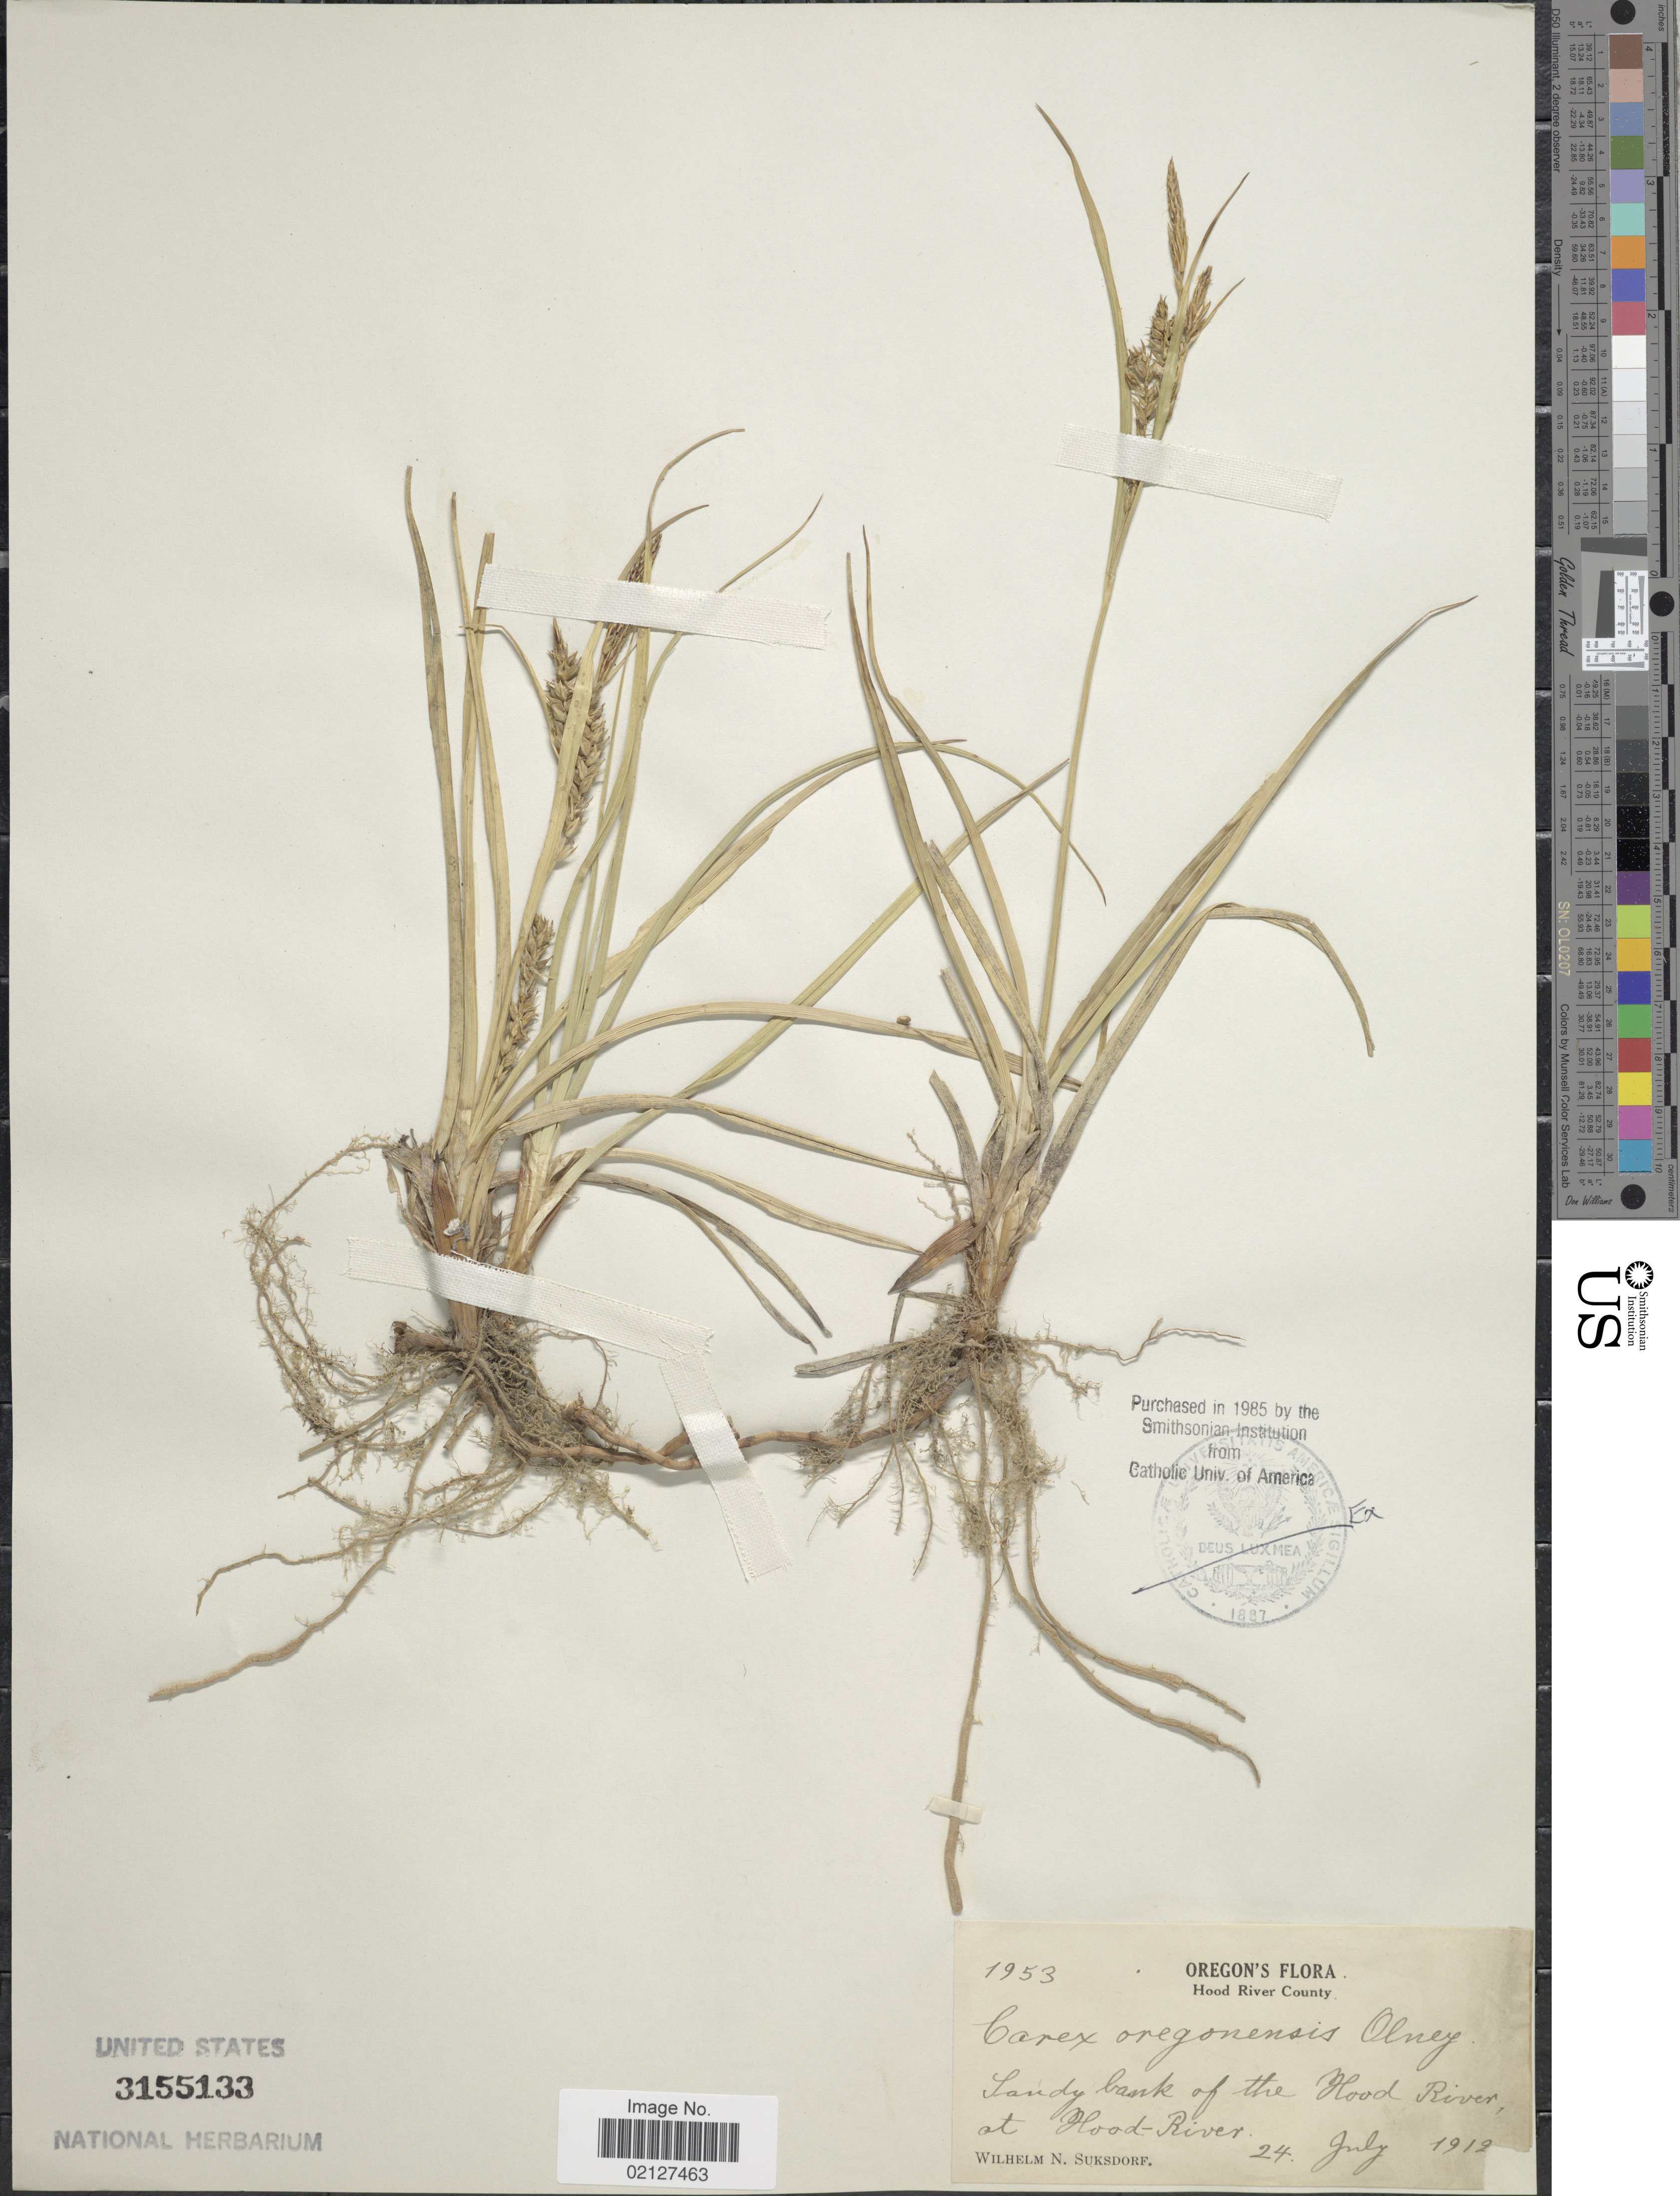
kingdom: Plantae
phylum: Tracheophyta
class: Liliopsida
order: Poales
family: Cyperaceae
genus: Carex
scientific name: Carex halliana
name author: L.H. Bailey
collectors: W. N. Suksdorf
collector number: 1953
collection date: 1912-07-24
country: United States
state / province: Oregon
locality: Hood River County, sandy bank of the Hood River at Hood-River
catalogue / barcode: US 3155133